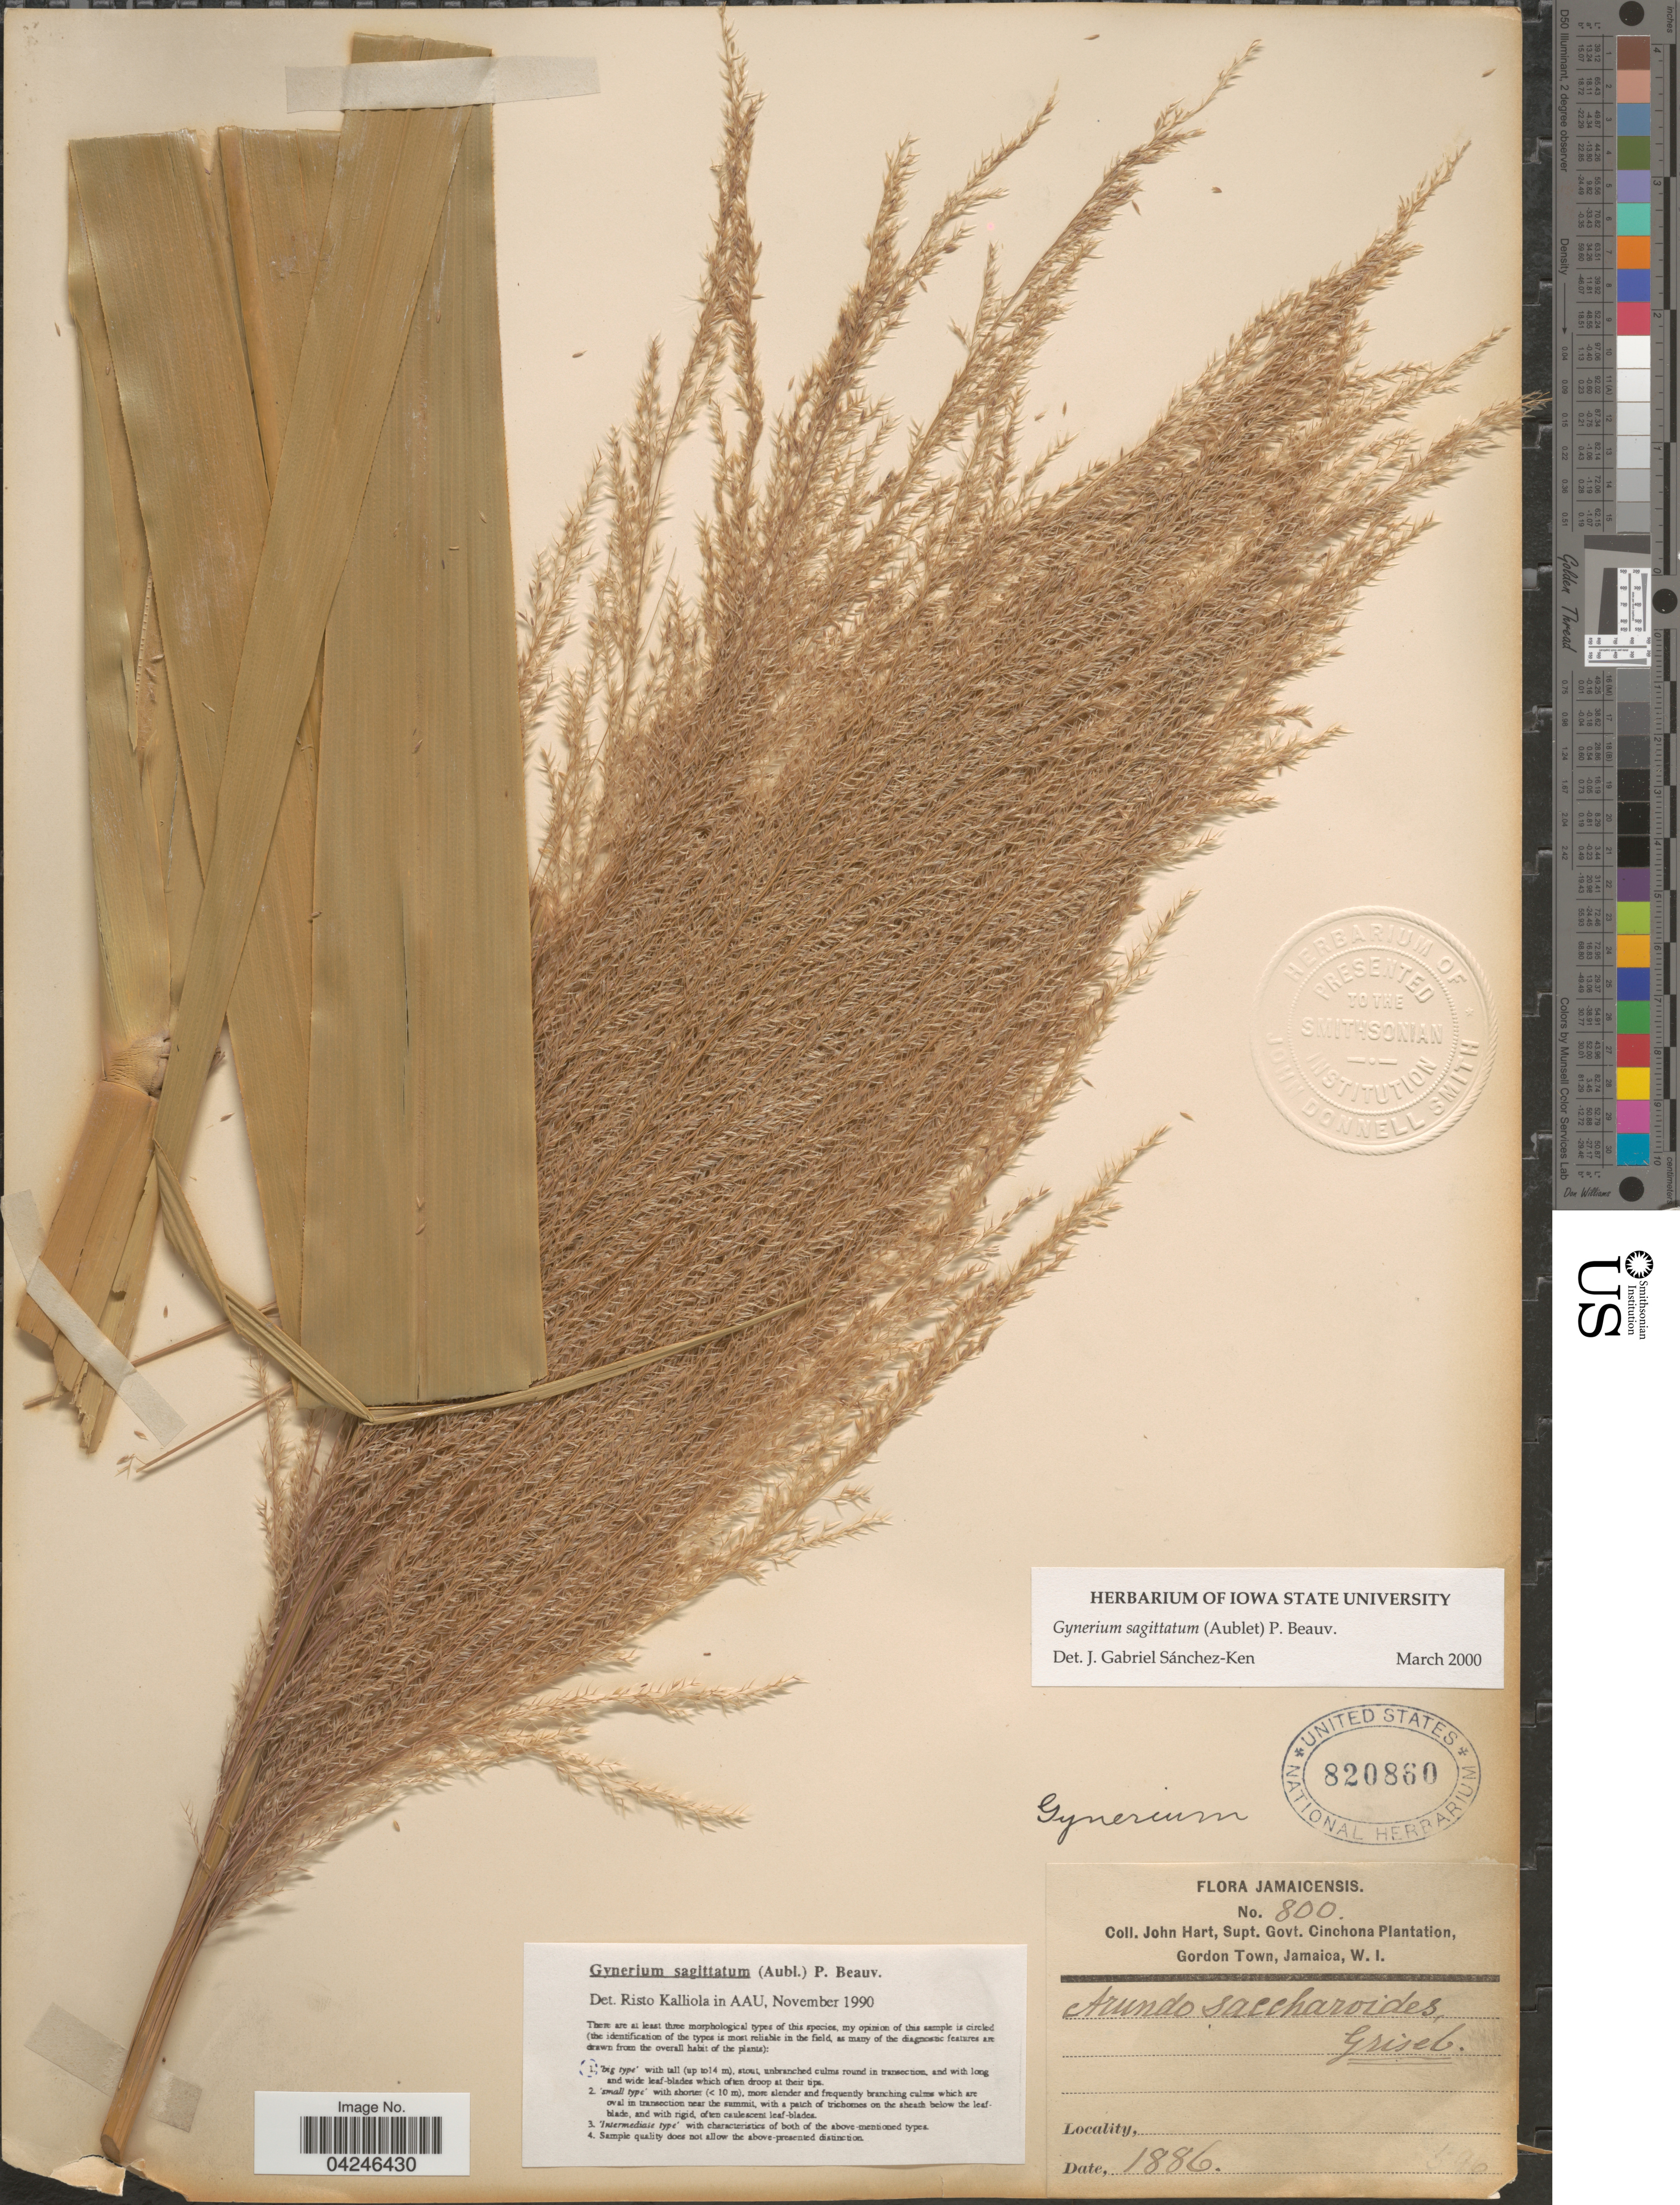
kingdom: Plantae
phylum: Tracheophyta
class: Liliopsida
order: Poales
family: Poaceae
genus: Gynerium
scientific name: Gynerium sagittatum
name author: (Aubl.) P. Beauv.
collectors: J. H. Hart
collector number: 800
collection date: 1886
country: Jamaica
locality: Supt. Govt. Cinchona Plantation, Gordon Town, W. I.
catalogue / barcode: US 820860